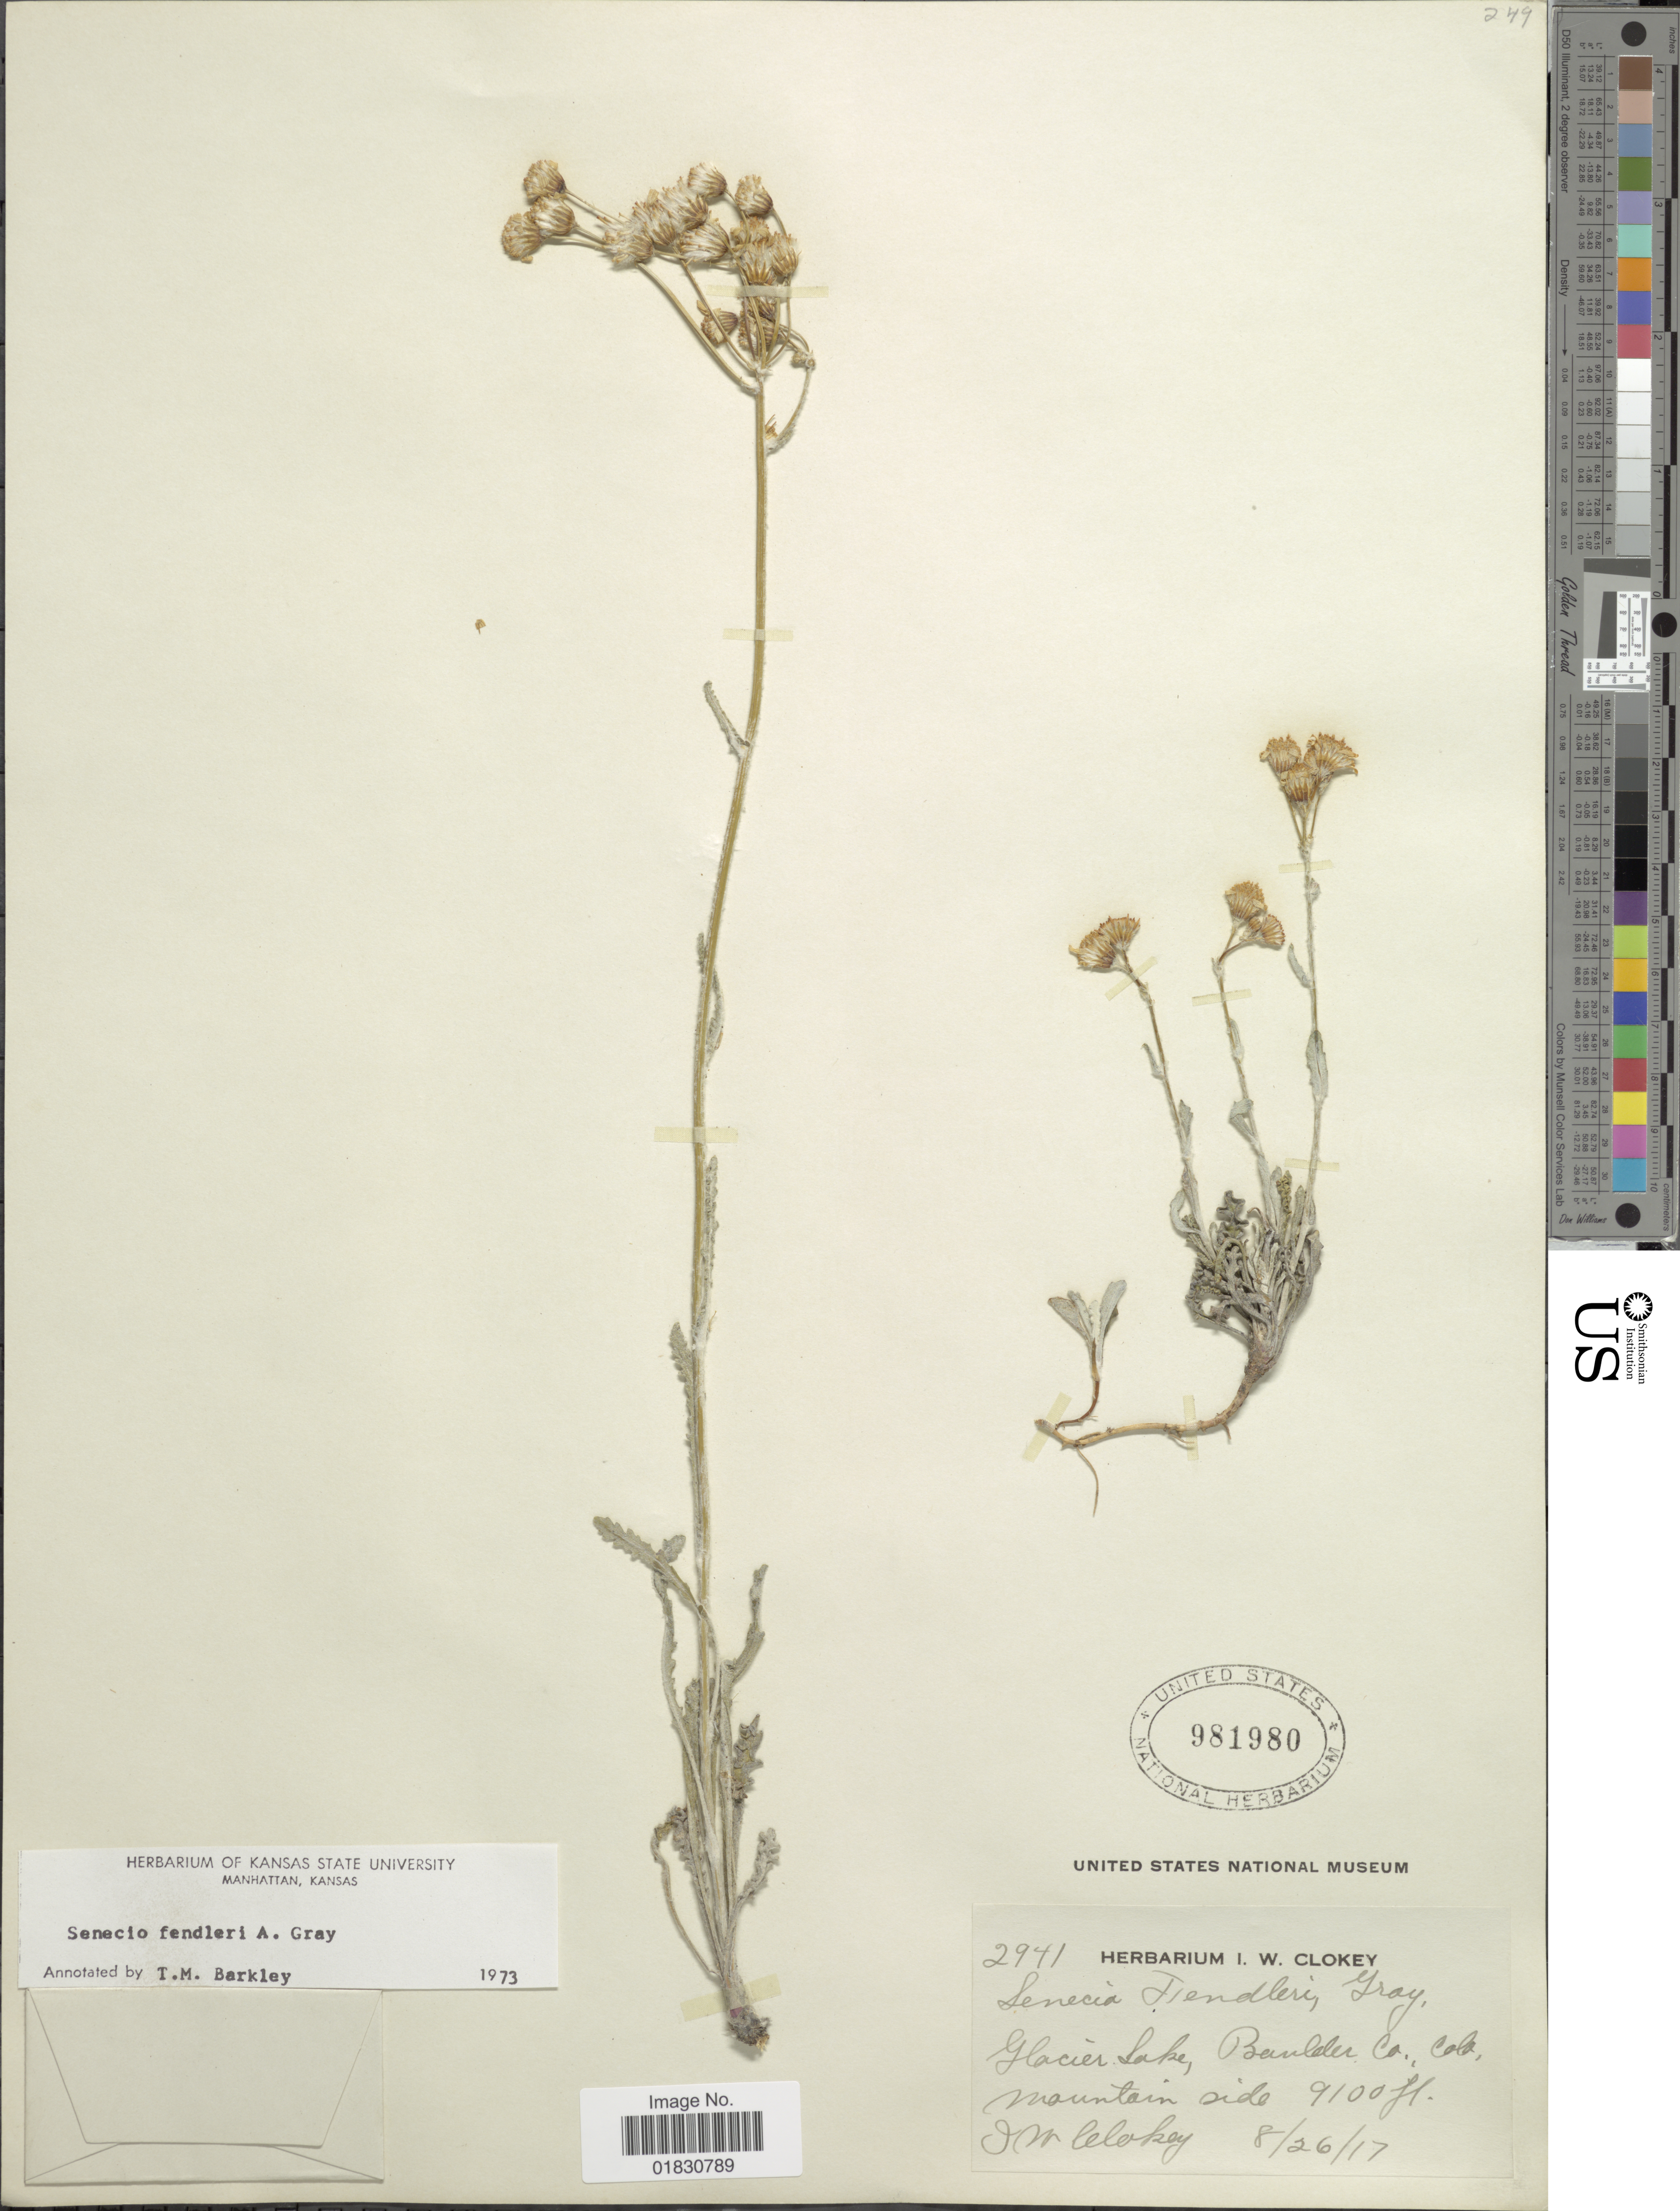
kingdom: Plantae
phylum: Tracheophyta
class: Magnoliopsida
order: Asterales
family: Asteraceae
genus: Packera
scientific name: Packera fendleri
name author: (A. Gray) W.A. Weber & Á. Löve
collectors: I. W. Clokey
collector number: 2941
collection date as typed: Transcribed d/m/y: 26/8/17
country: United States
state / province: Colorado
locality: Glacier Lake, Boulder Co., Colo, Mountain side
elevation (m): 2774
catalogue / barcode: US 981980